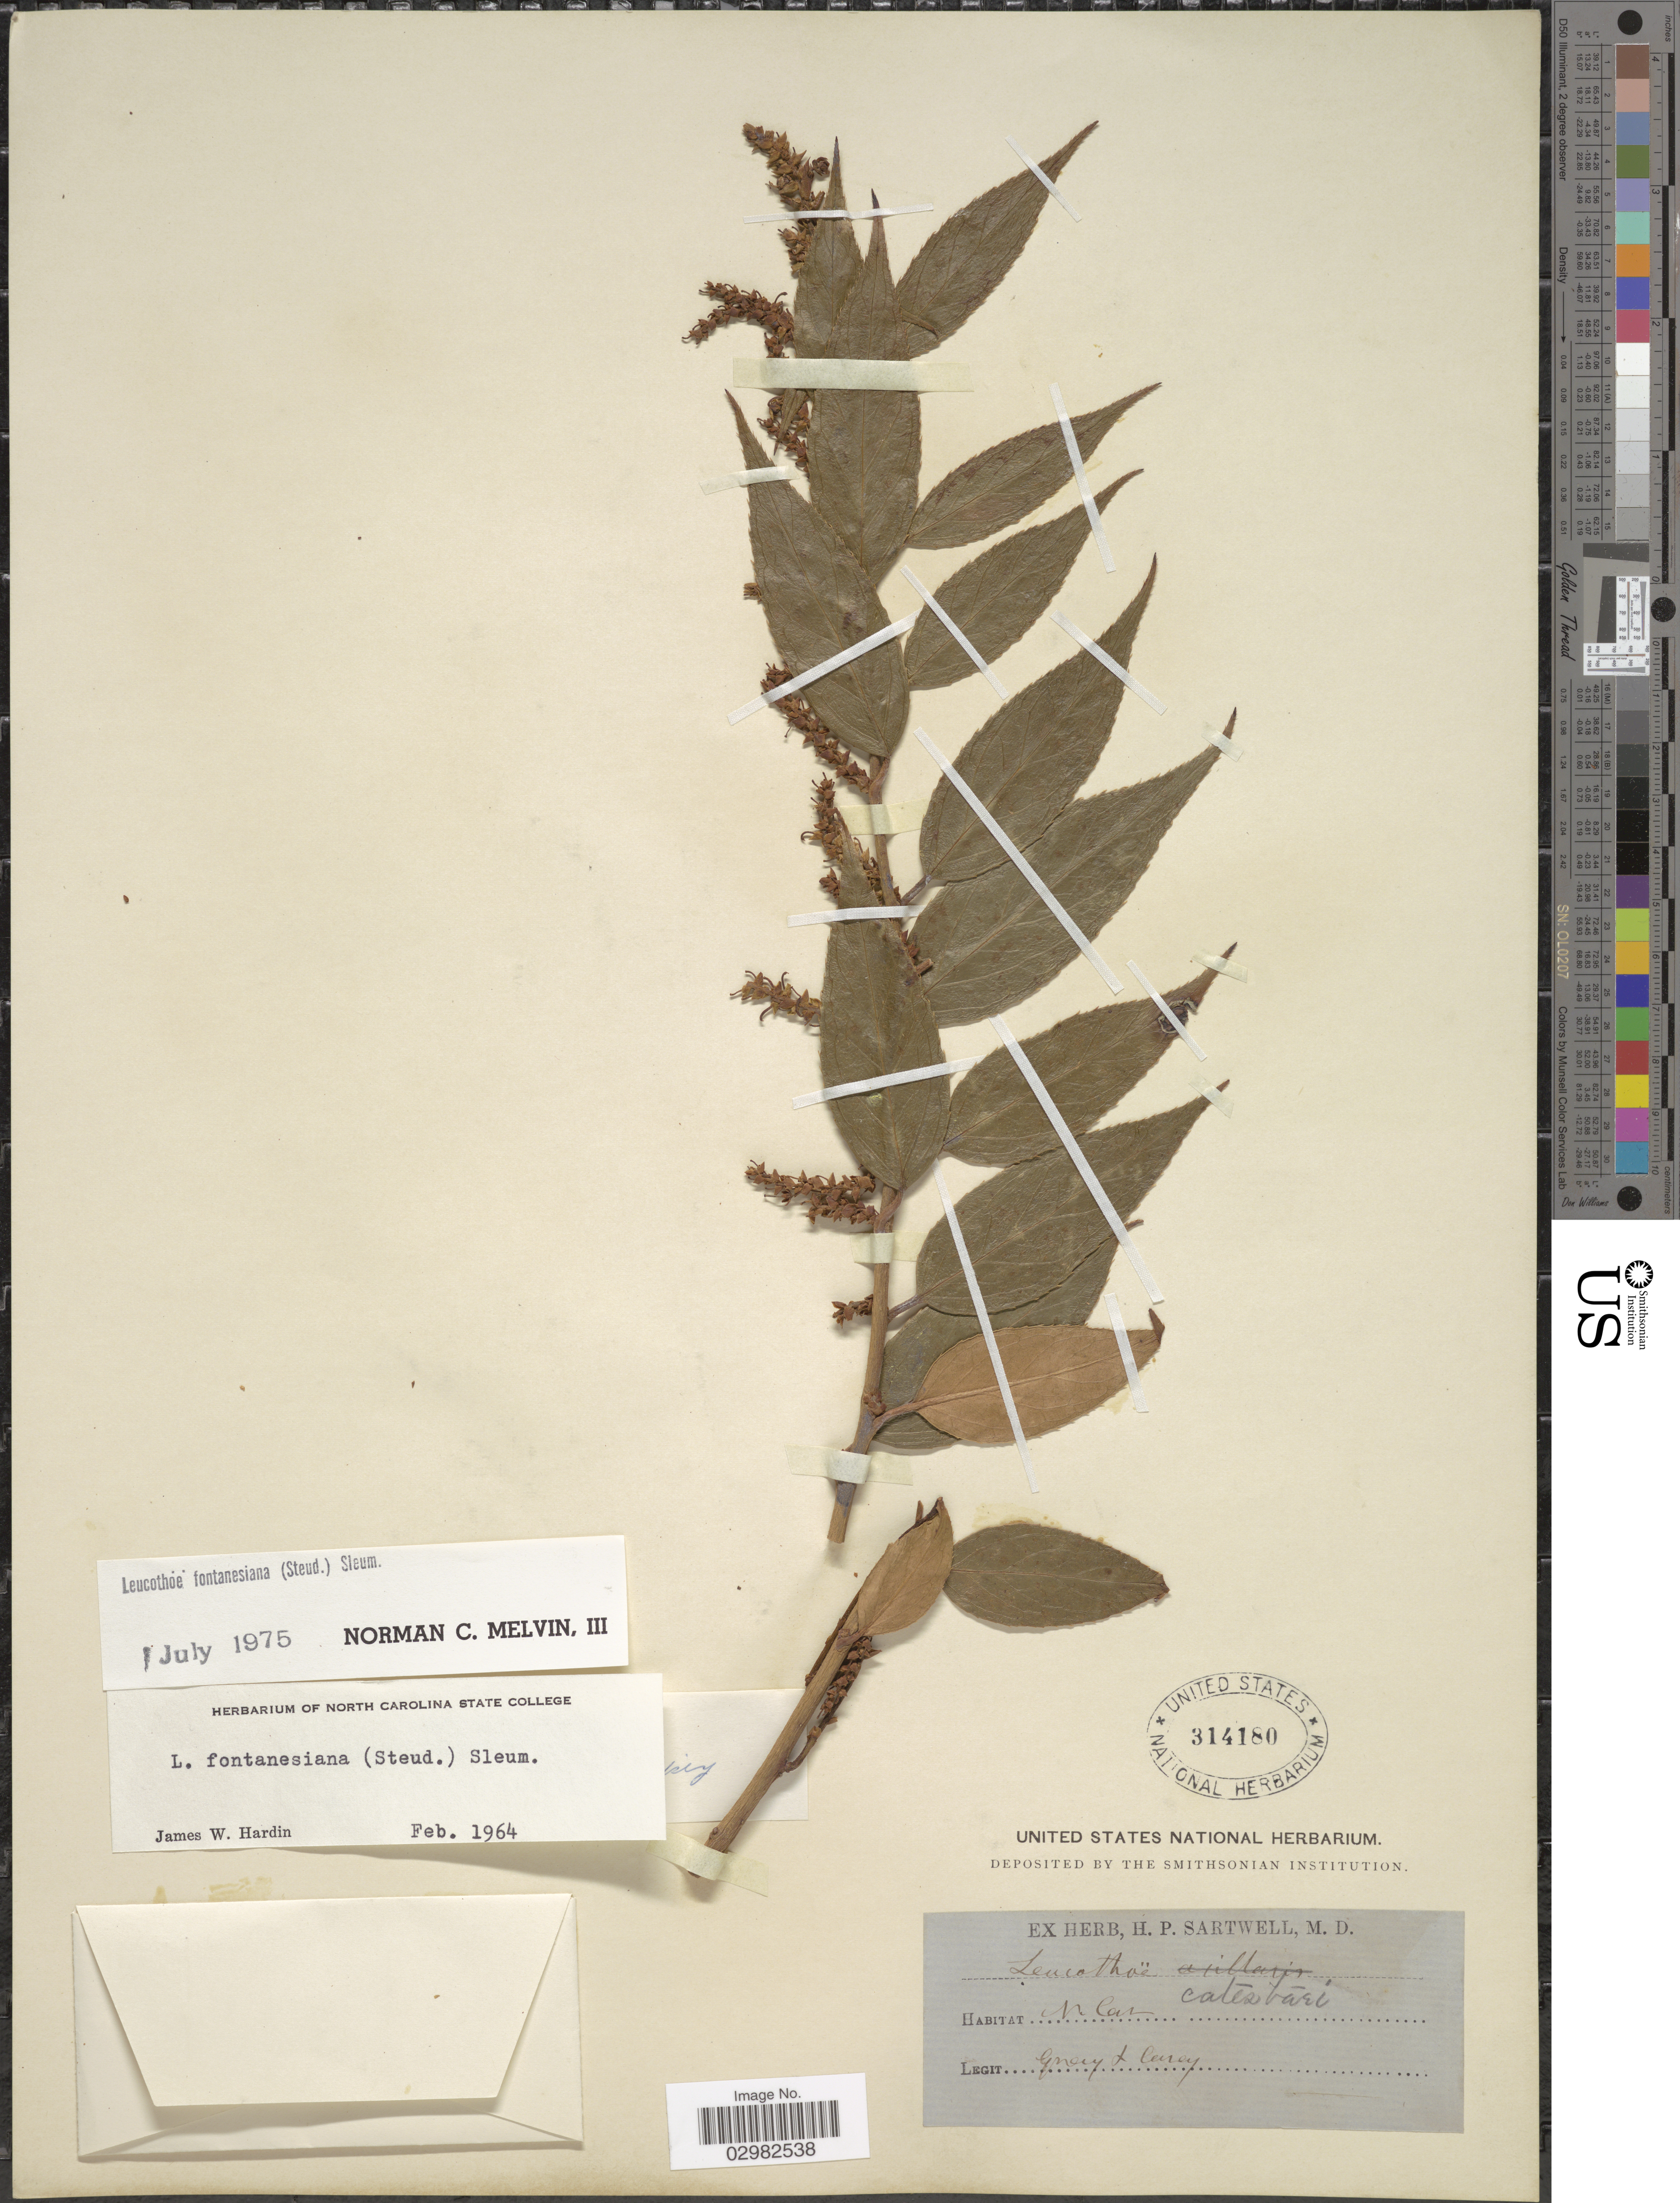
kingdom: Plantae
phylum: Tracheophyta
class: Magnoliopsida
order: Ericales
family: Ericaceae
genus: Leucothoe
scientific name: Leucothoë fontanesiana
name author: (Steud.) Sleumer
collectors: -- Gray & Carey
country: United States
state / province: North Carolina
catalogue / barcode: US 314180